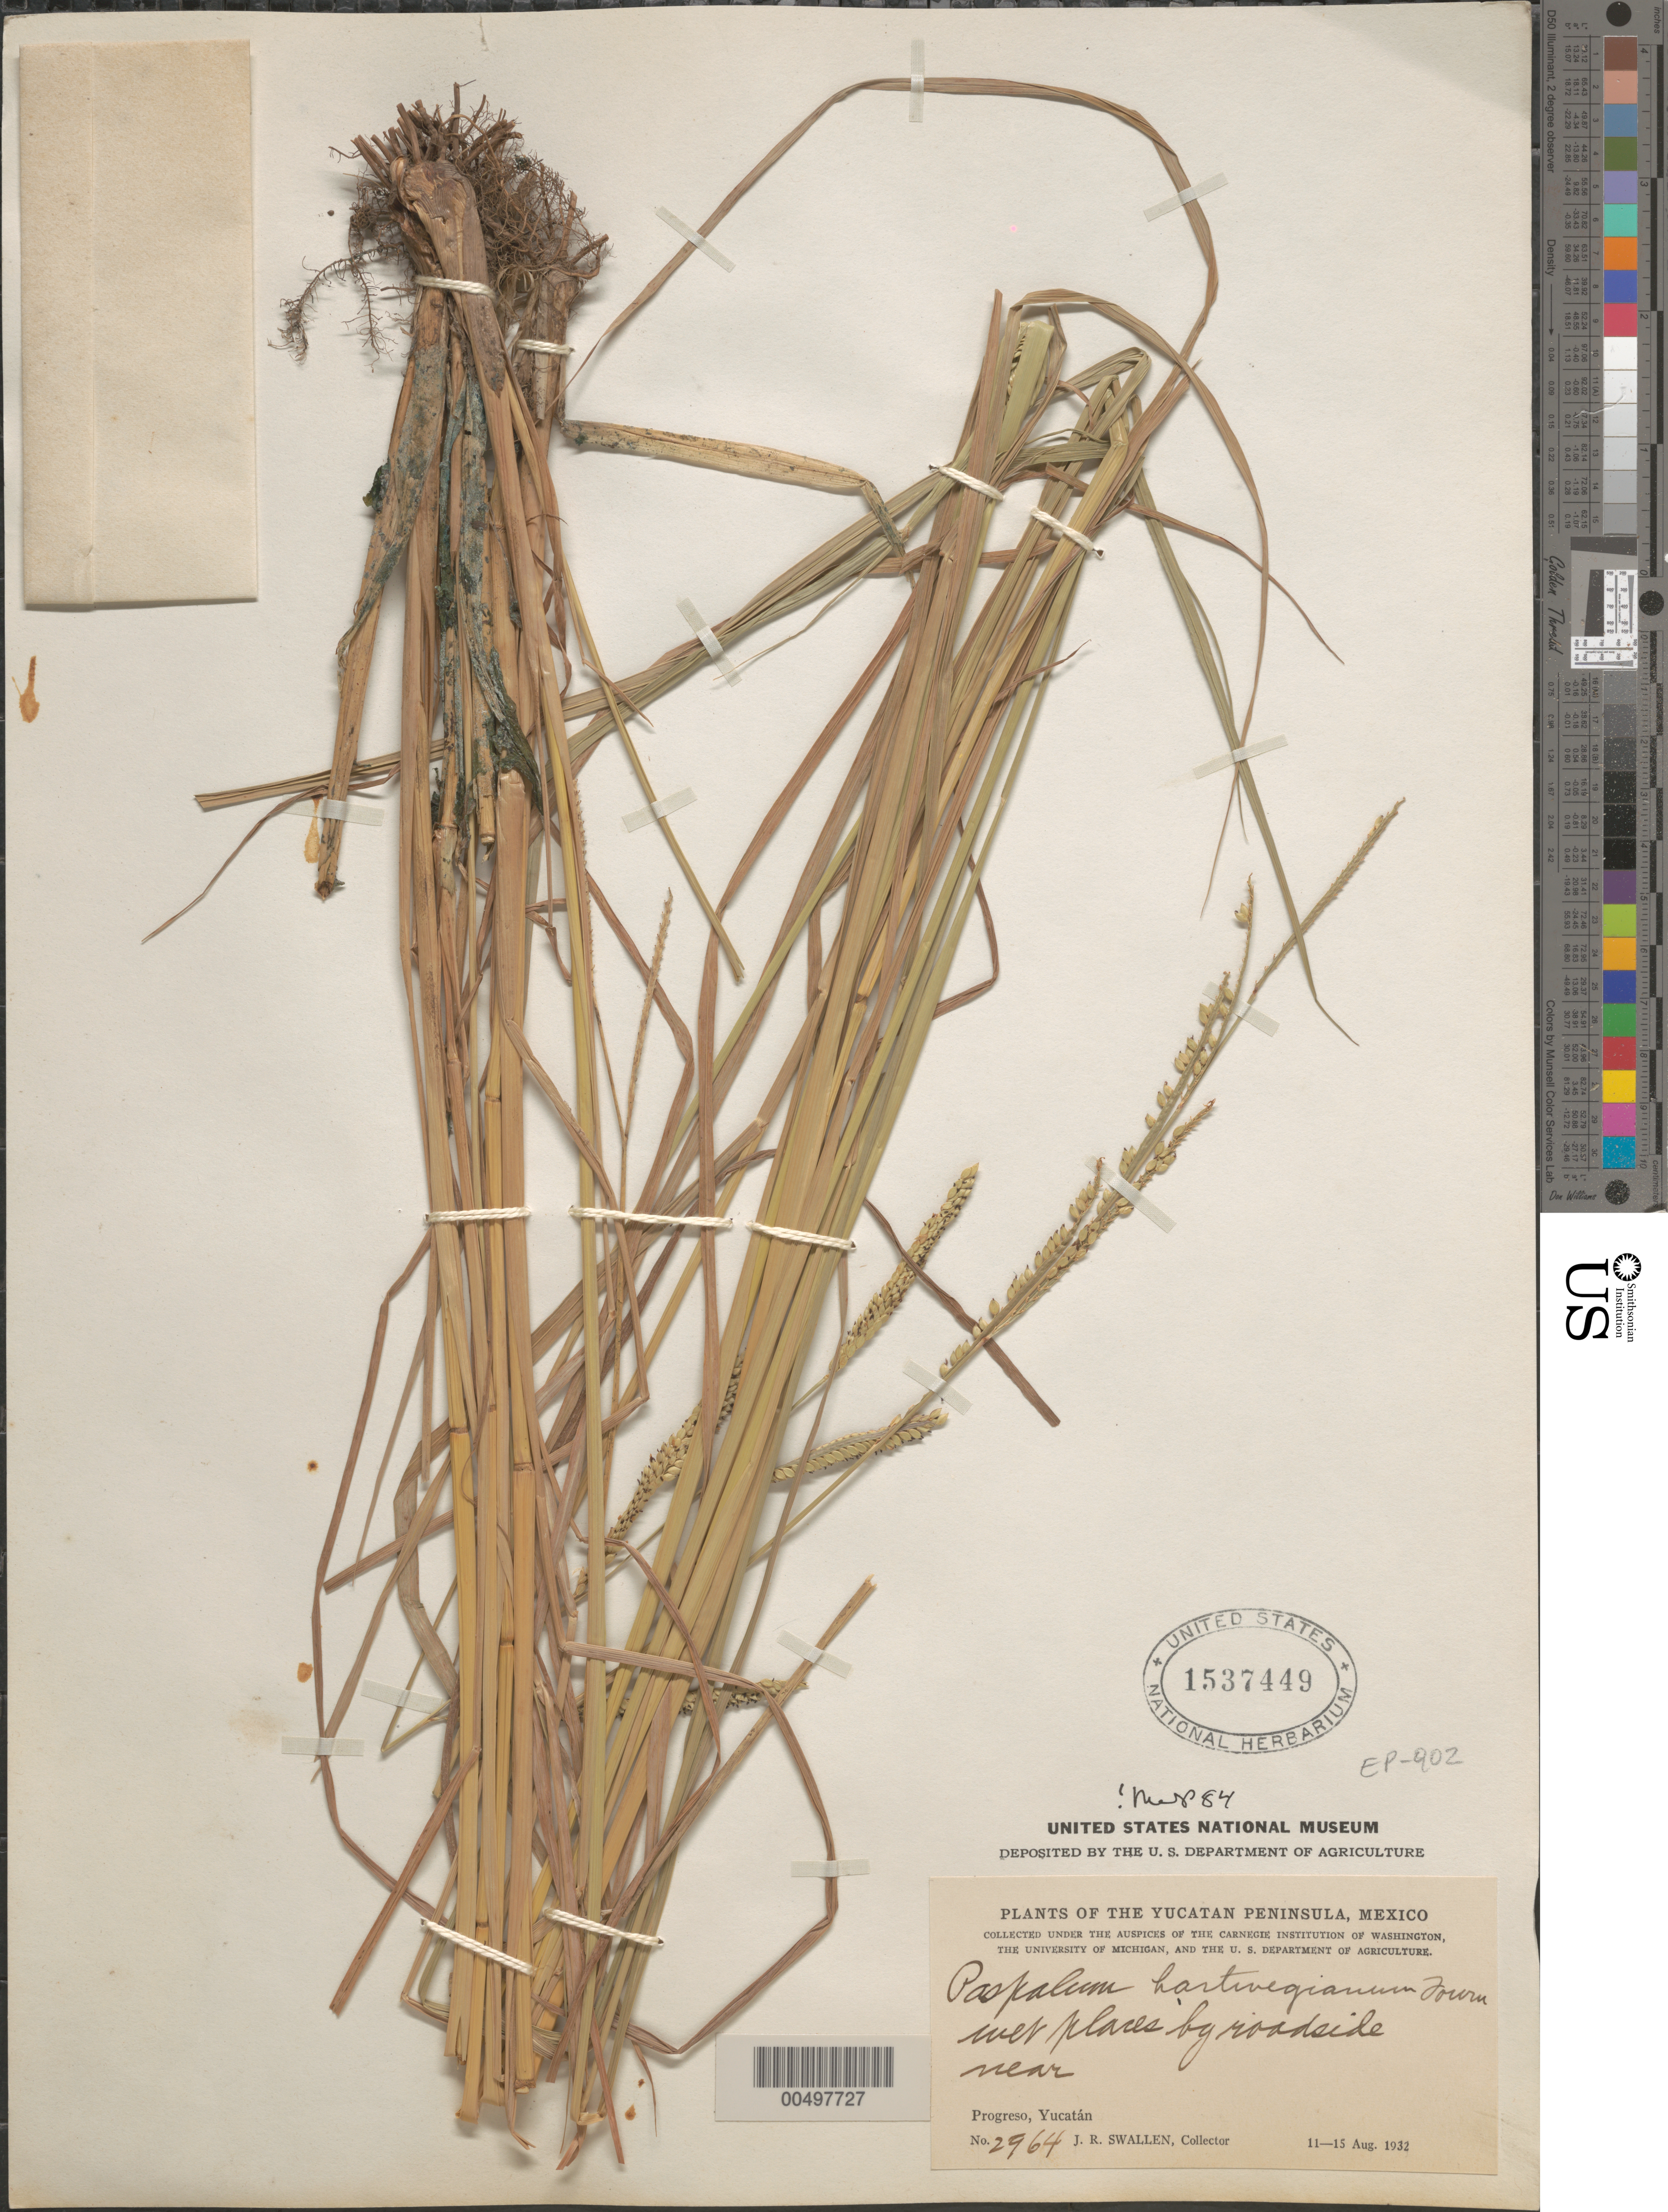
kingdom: Plantae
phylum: Tracheophyta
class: Liliopsida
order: Poales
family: Poaceae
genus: Paspalum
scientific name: Paspalum hartwegianum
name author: E. Fourn.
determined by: Pohl, R. W.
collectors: J. R. Swallen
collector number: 2964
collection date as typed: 11 Aug 1932 to 15 Aug 1932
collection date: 1932-08-11/1932-08-15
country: Mexico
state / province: Yucatan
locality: Yucatan Peninsula, near Progreso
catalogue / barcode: US 1537449